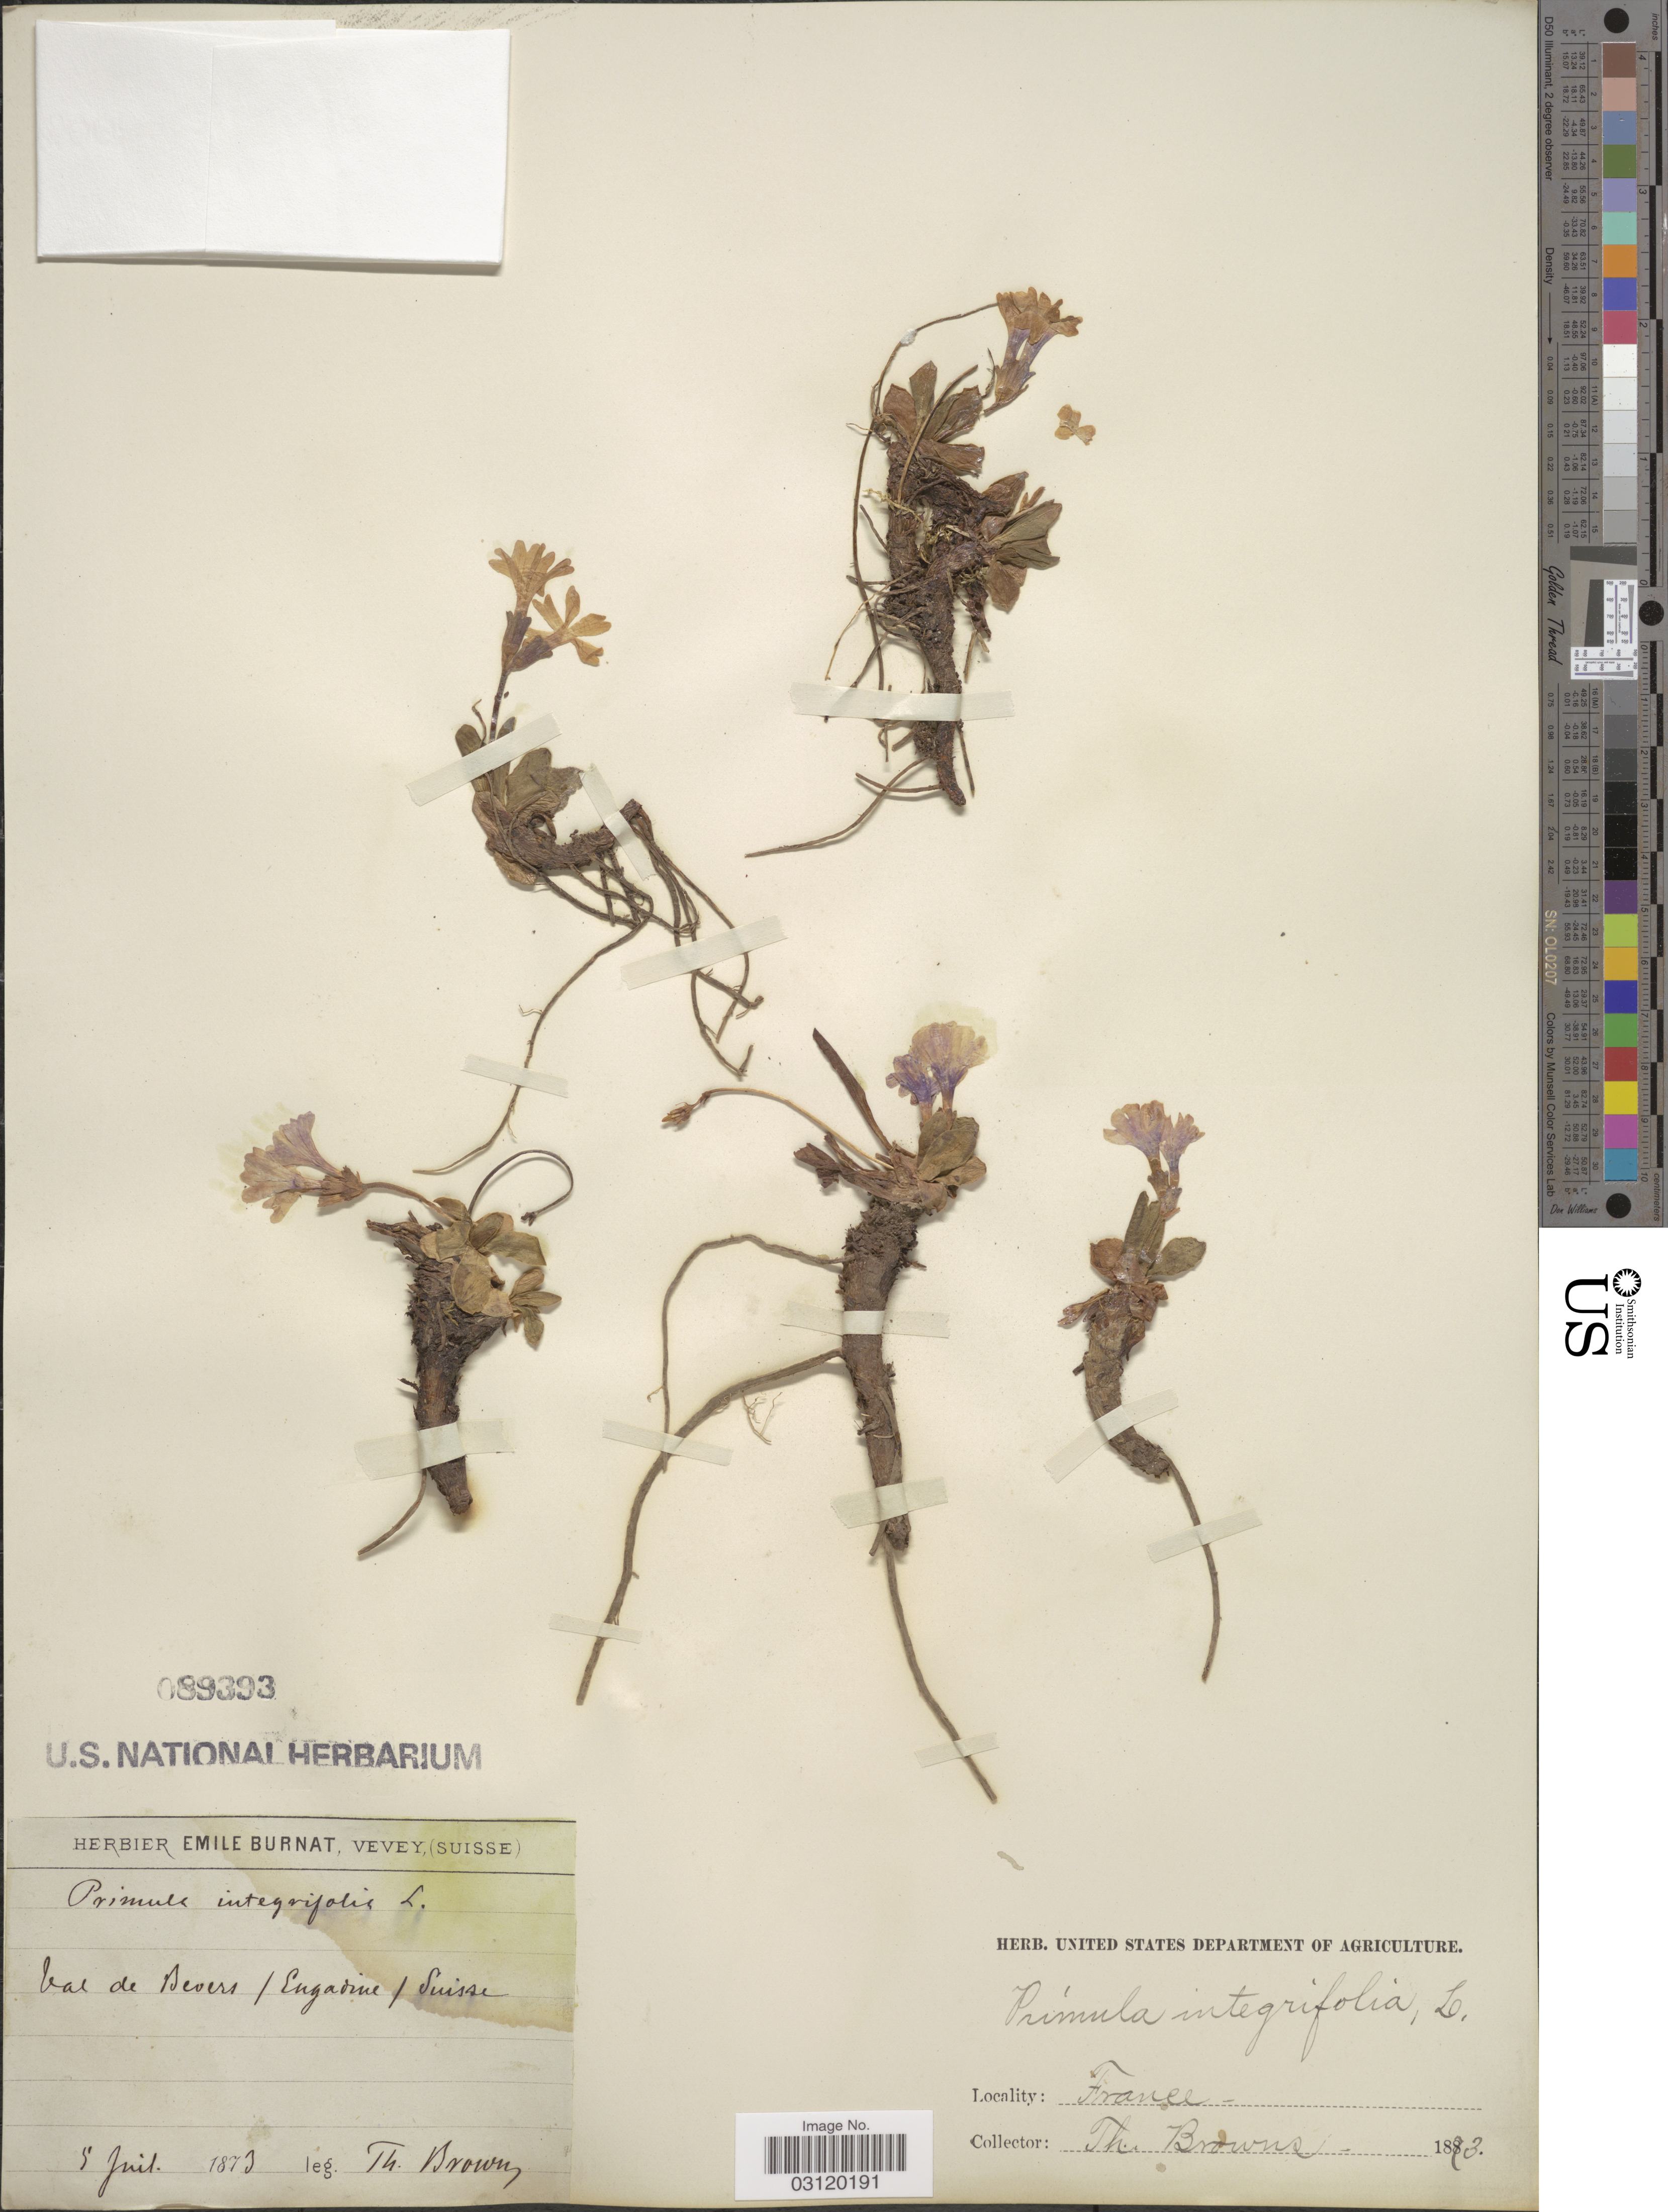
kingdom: Plantae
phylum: Tracheophyta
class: Magnoliopsida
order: Ericales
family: Primulaceae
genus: Primula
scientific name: Primula integrifolia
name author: L.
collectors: T. Browns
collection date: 1873-07-05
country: France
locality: Val de Bevers/Engadine/Suisse.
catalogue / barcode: US 89393